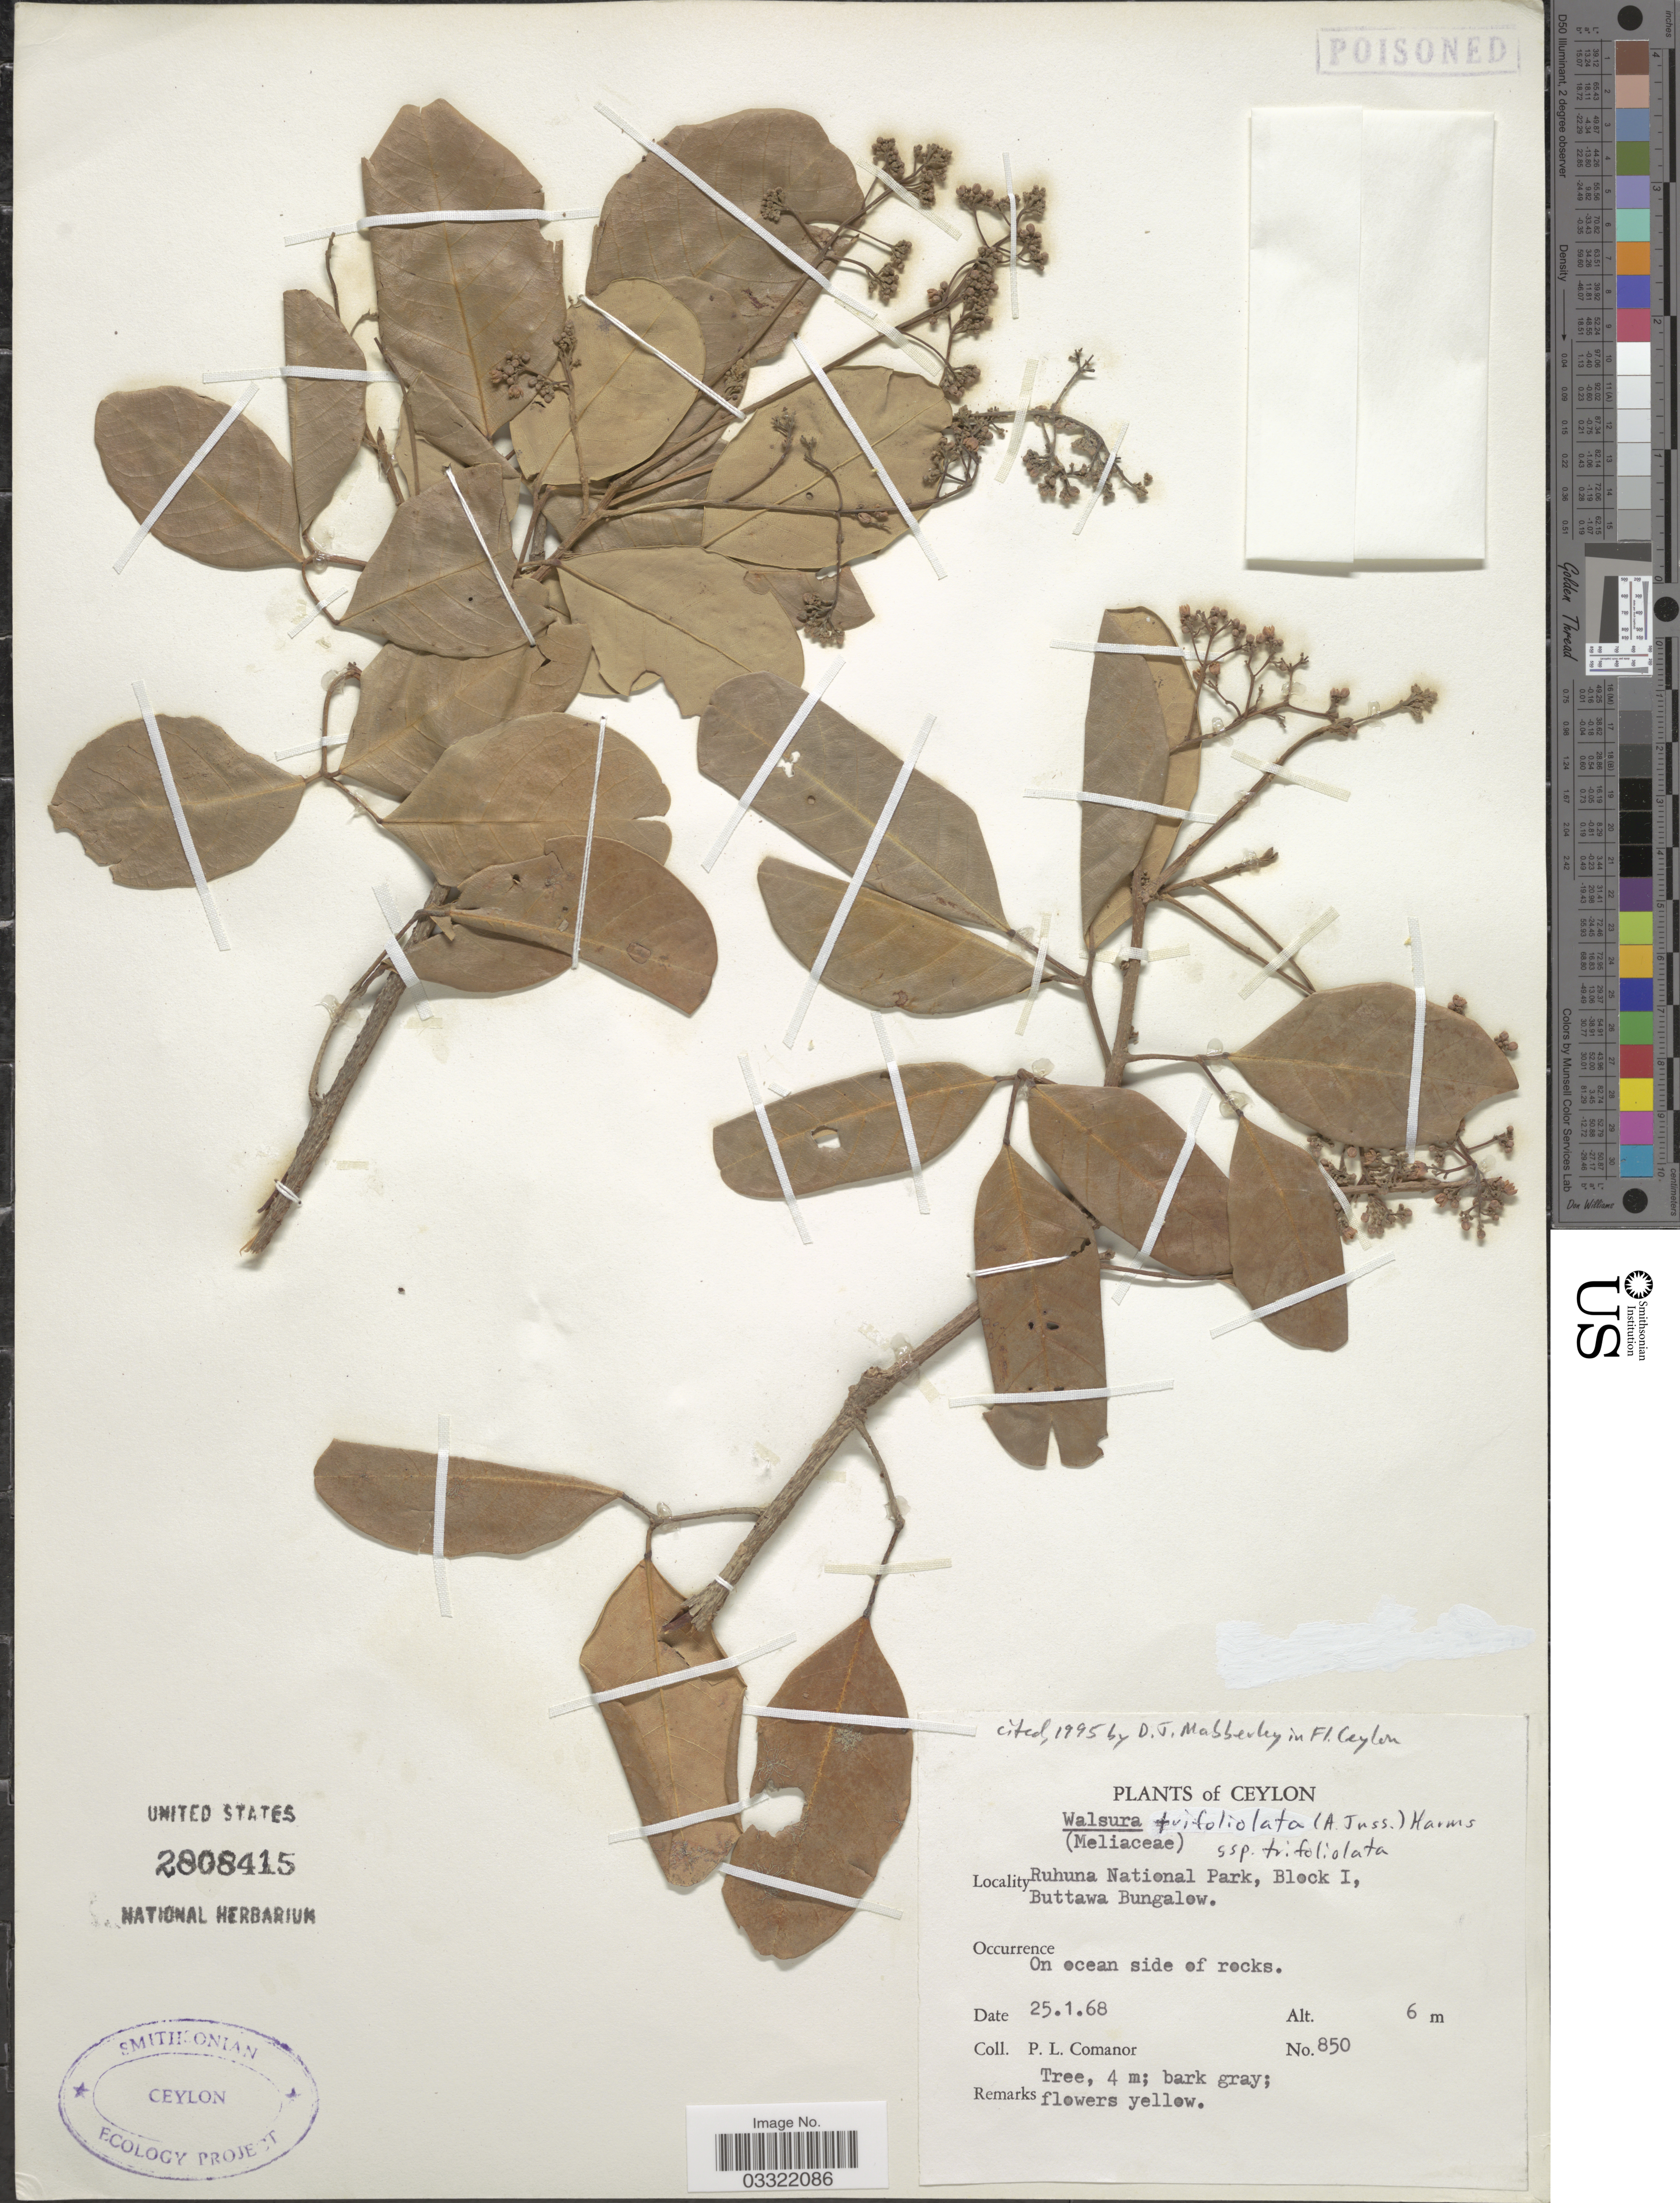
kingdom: Plantae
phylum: Tracheophyta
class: Magnoliopsida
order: Sapindales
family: Meliaceae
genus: Walsura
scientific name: Walsura trifoliolata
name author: (A. Juss.) Harms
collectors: P. Comanor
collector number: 850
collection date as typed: Transcribed d/m/y: 25/1/68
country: Sri Lanka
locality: Ceylon, Ruhuna National Park, Block I, Buttawa Bungalow.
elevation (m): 6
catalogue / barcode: US 2808415